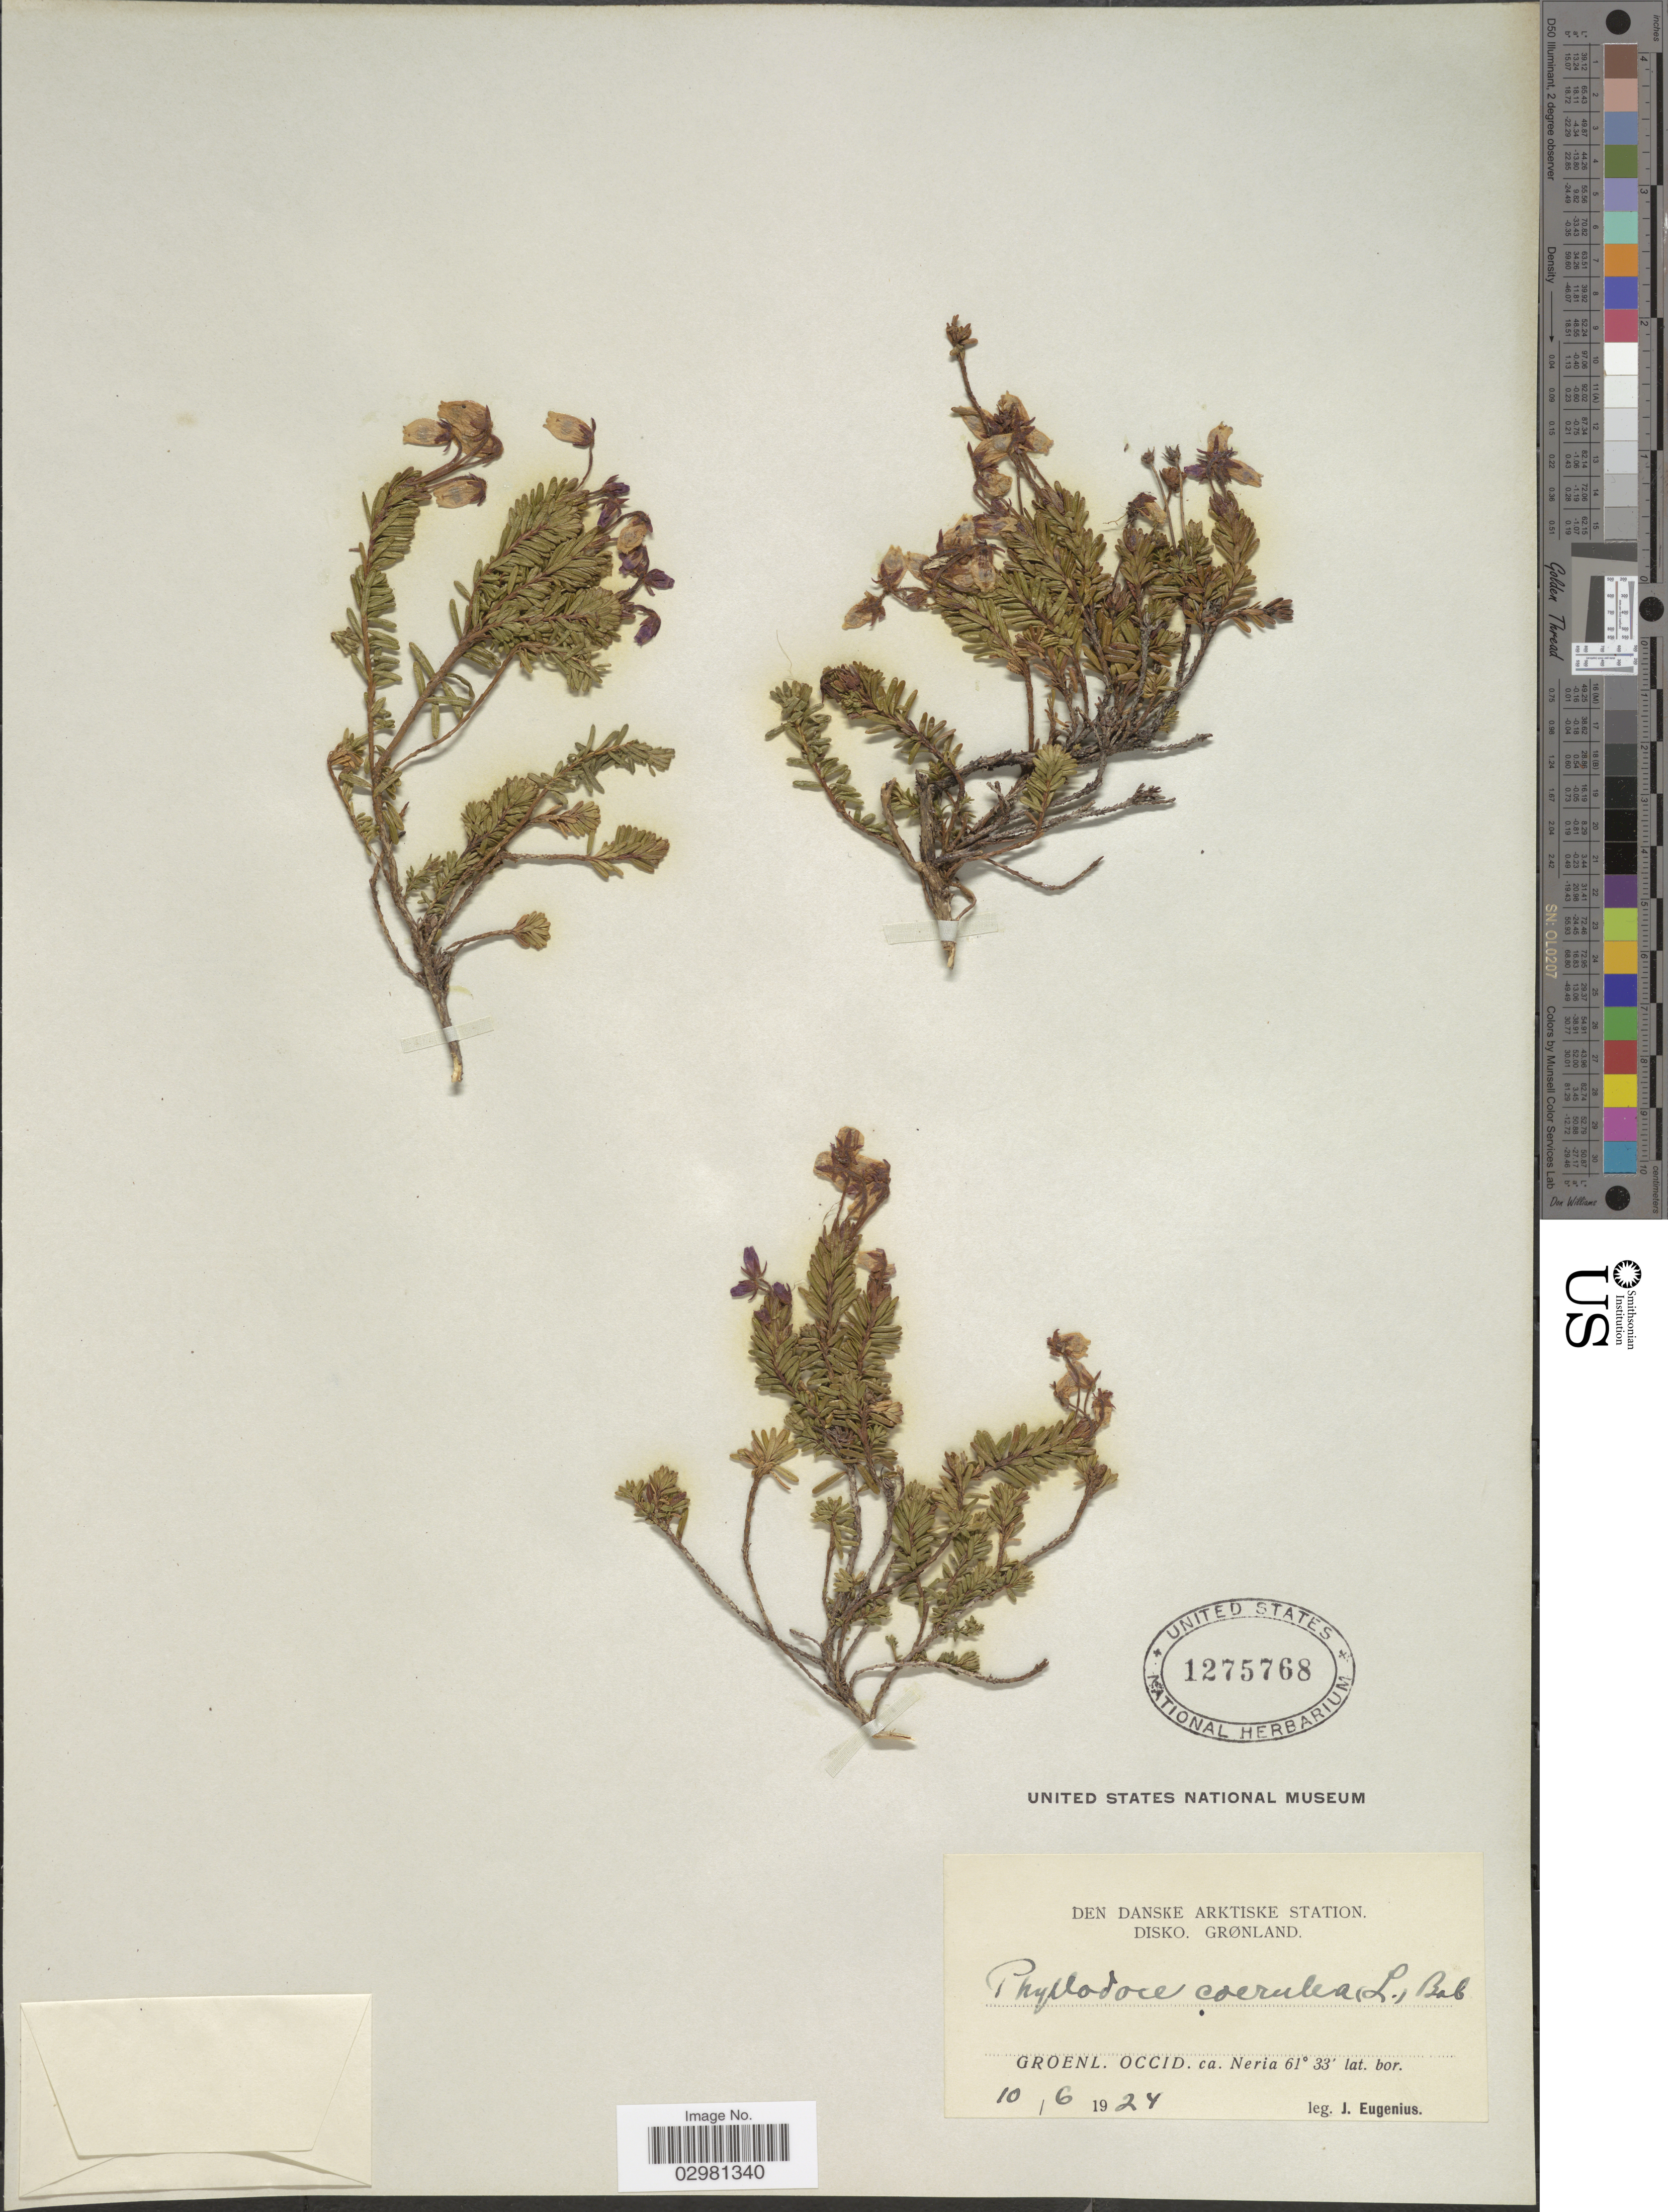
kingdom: Plantae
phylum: Tracheophyta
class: Magnoliopsida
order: Ericales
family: Ericaceae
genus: Phyllodoce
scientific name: Phyllodoce caerulea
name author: (L.) Bab.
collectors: J. Eugenius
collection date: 1924-06-10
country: Greenland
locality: Den Danske Arktiske Station, Disko. Grønland, Groenl. Occid., Neria.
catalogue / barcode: US 1275768